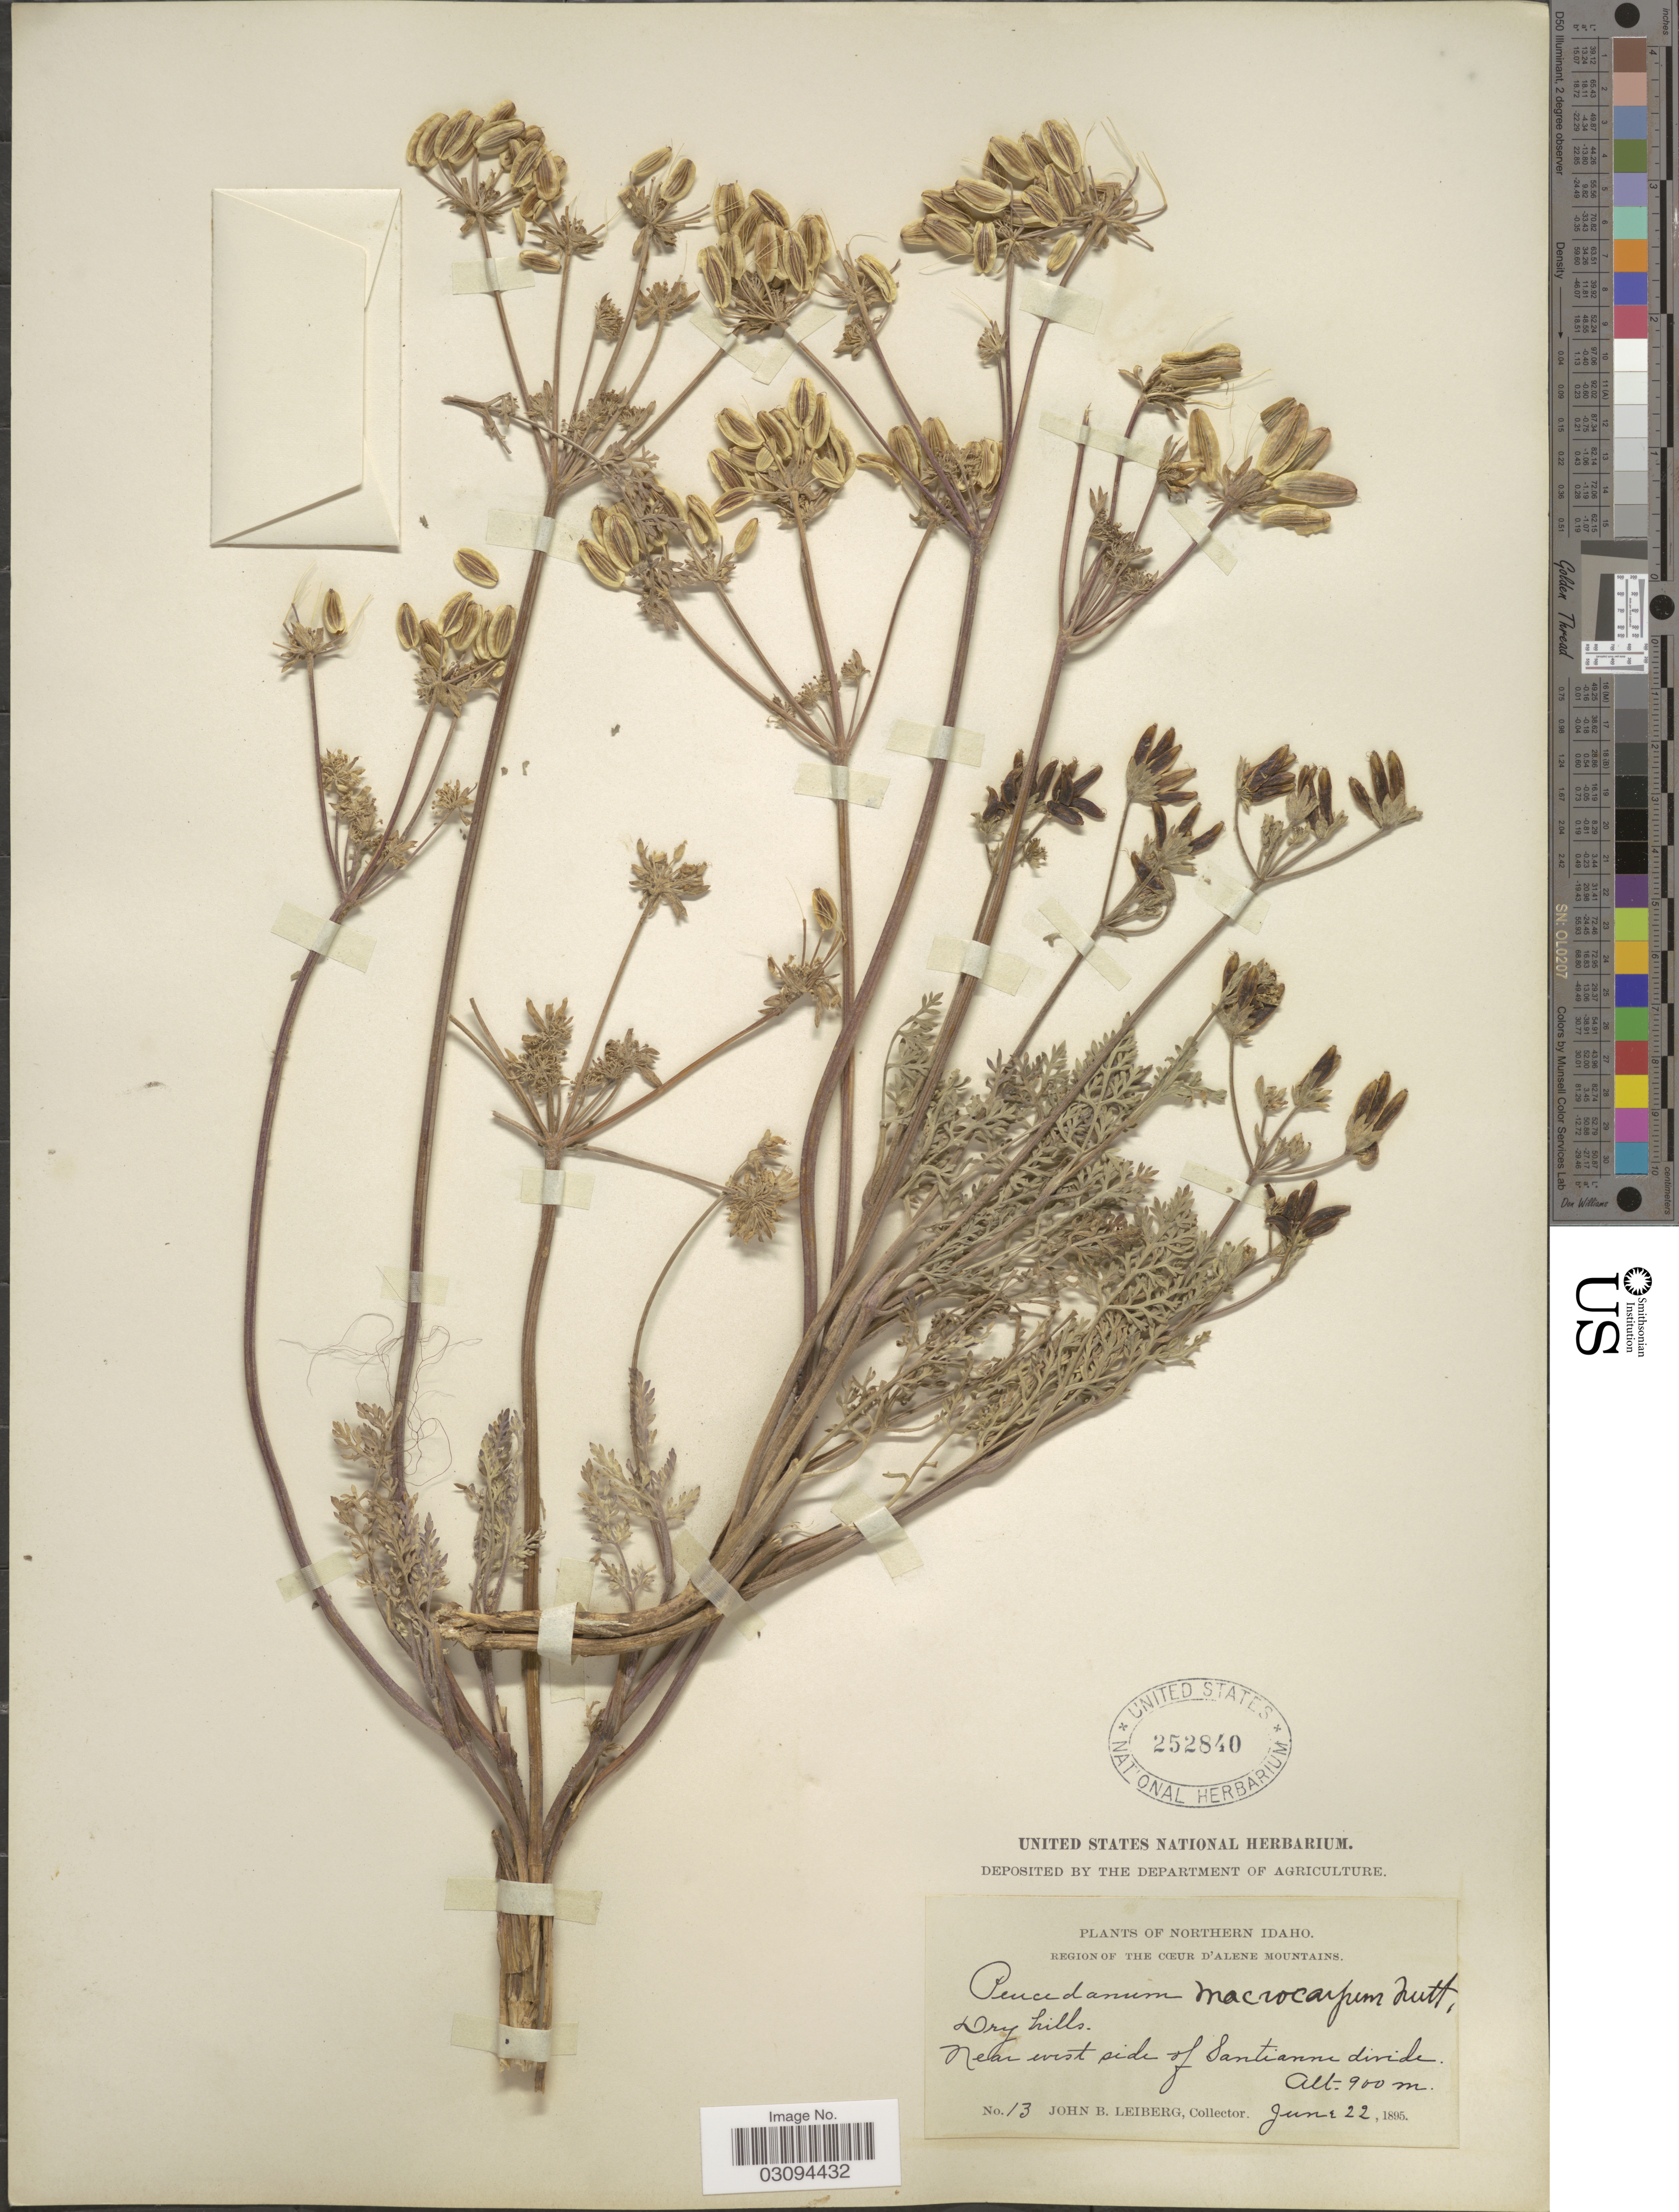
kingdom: Plantae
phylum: Tracheophyta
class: Magnoliopsida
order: Apiales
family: Apiaceae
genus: Lomatium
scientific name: Lomatium macrocarpum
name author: (Hook. et al.) J.M. Coult. & Rose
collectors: J. B. Leiberg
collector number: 13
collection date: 1895-06-22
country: United States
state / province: Idaho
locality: Northern Idaho. Region of the Cœur d'Alene mountains. Near west side of Santianne divide.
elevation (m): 900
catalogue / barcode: US 252840